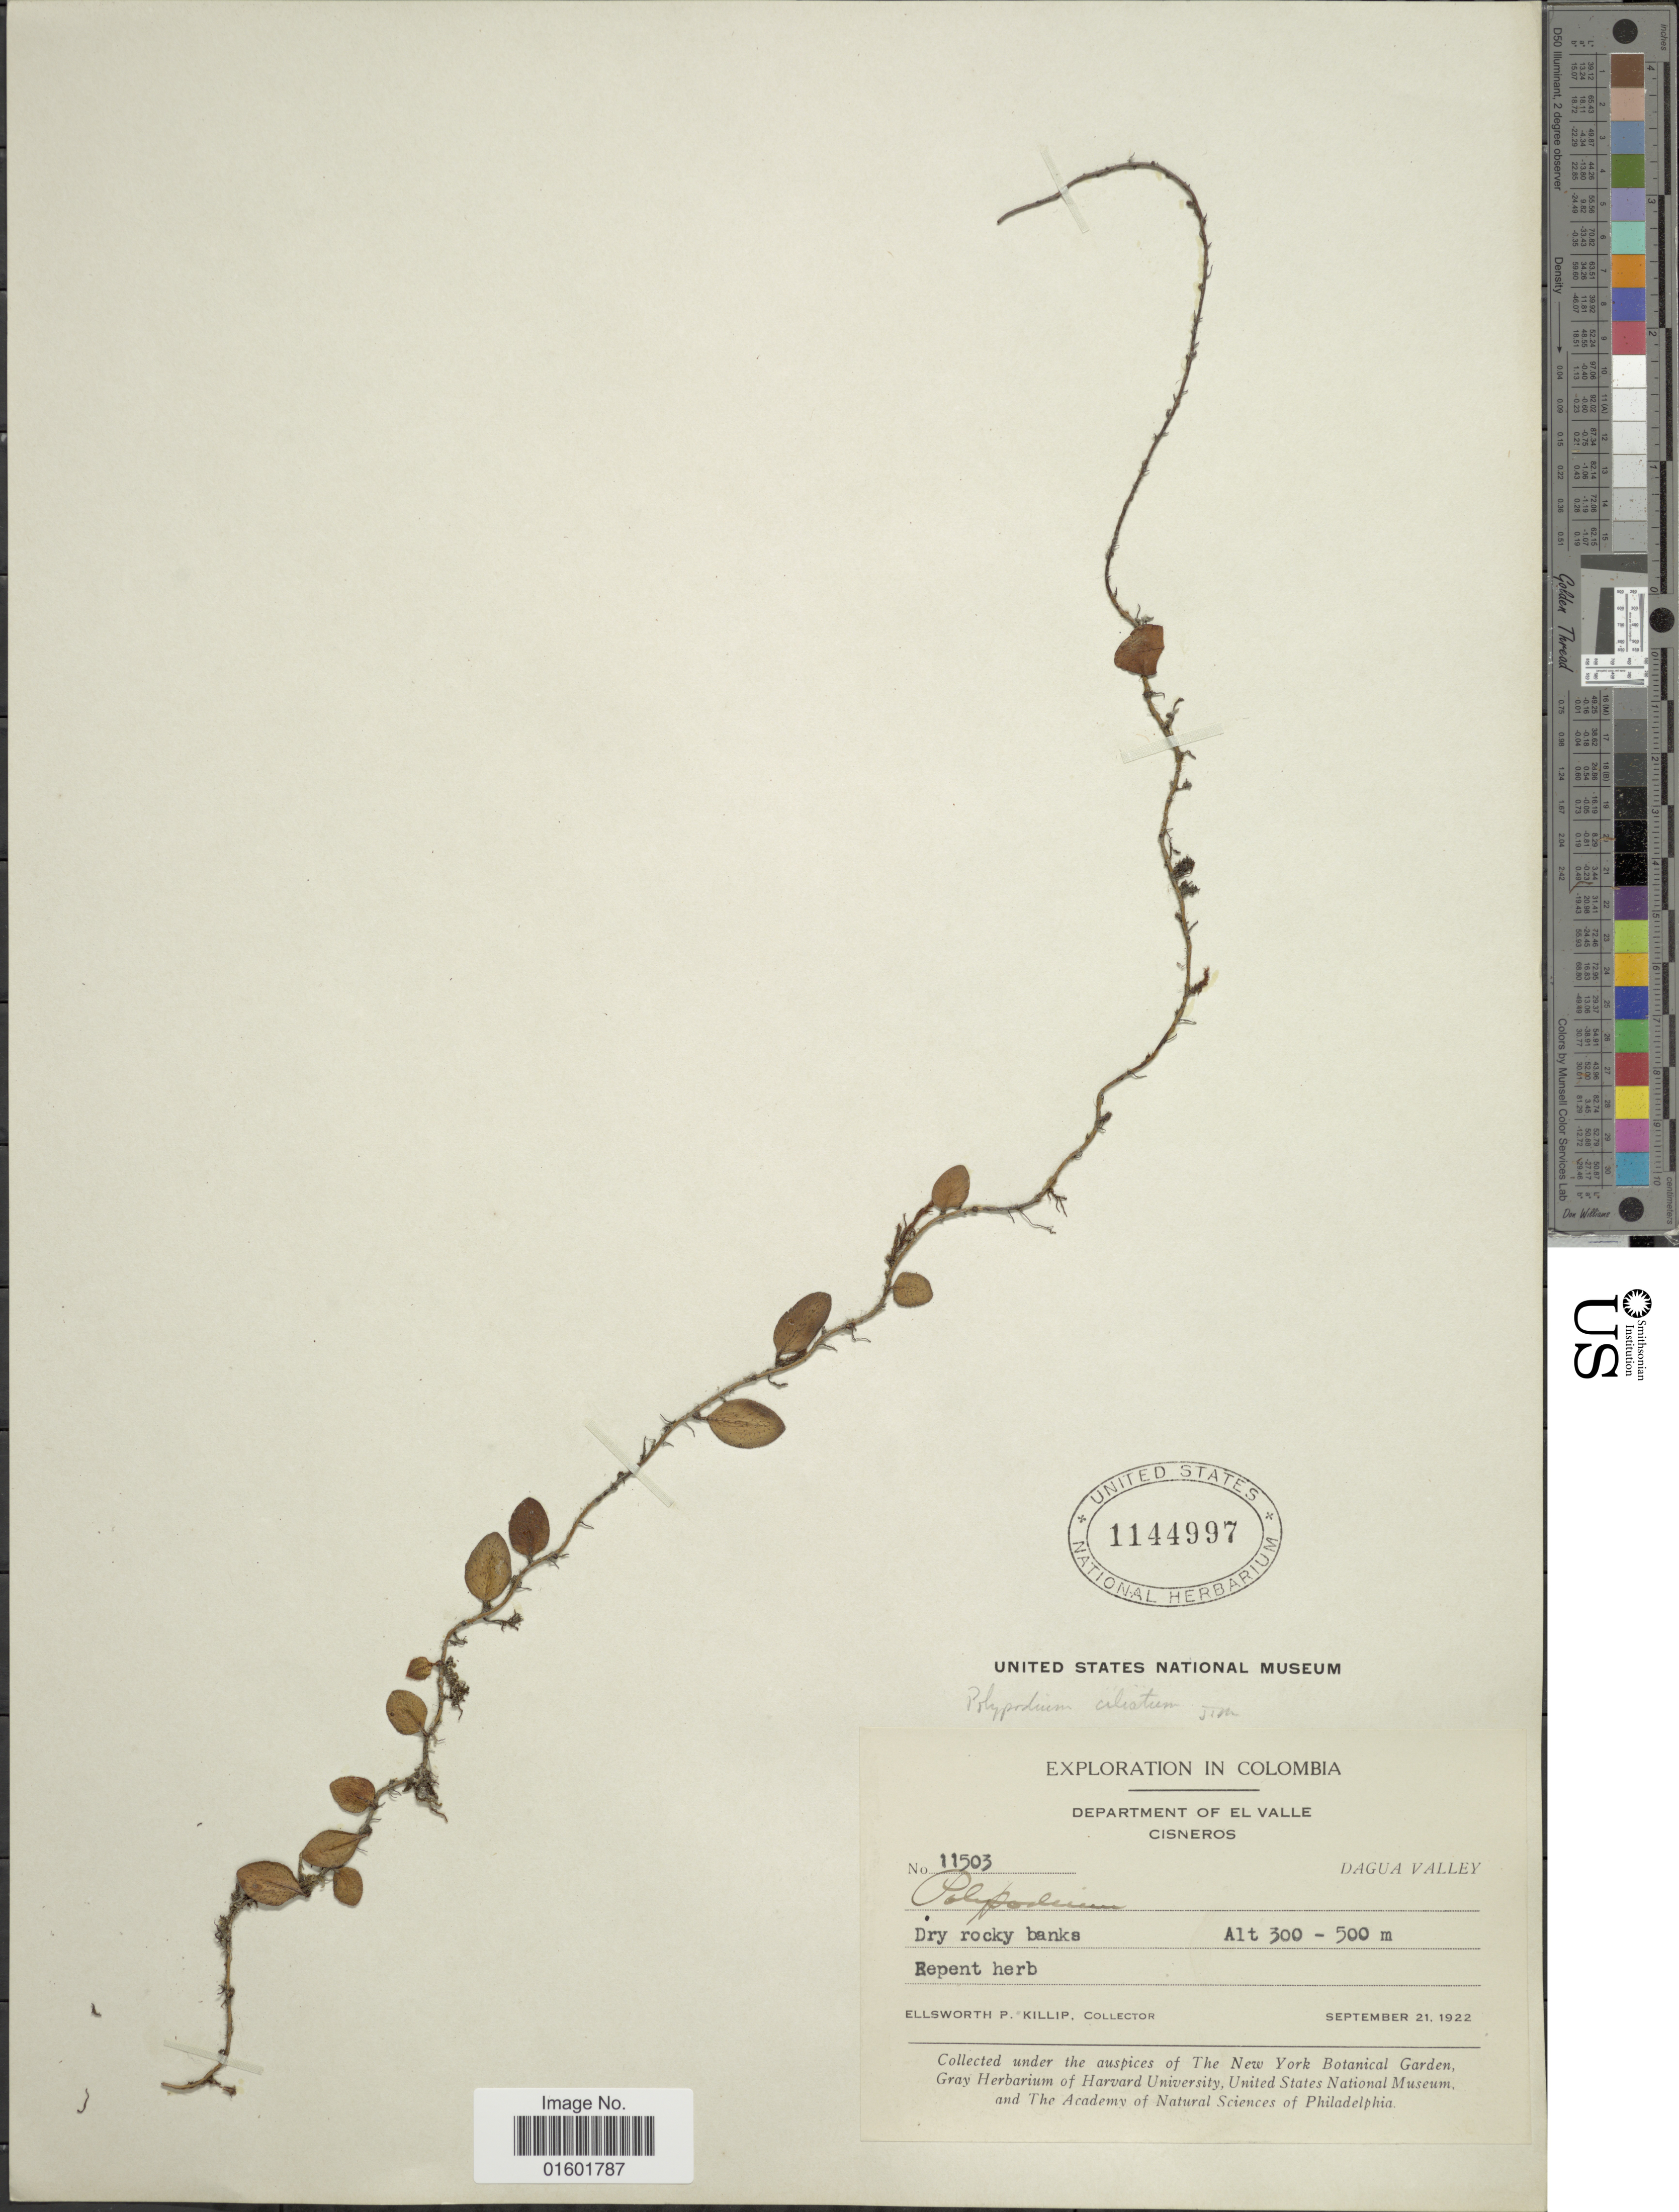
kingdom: Plantae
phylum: Tracheophyta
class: Polypodiopsida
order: Polypodiales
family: Polypodiaceae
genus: Microgramma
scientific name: Microgramma reptans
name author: (Cav.) A.R. Sm.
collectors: E. P. Killip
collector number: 11503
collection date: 1922-09-21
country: Colombia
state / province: Valle del Cauca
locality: Cisneros, Dagua Valley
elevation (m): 300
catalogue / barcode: US 1144997